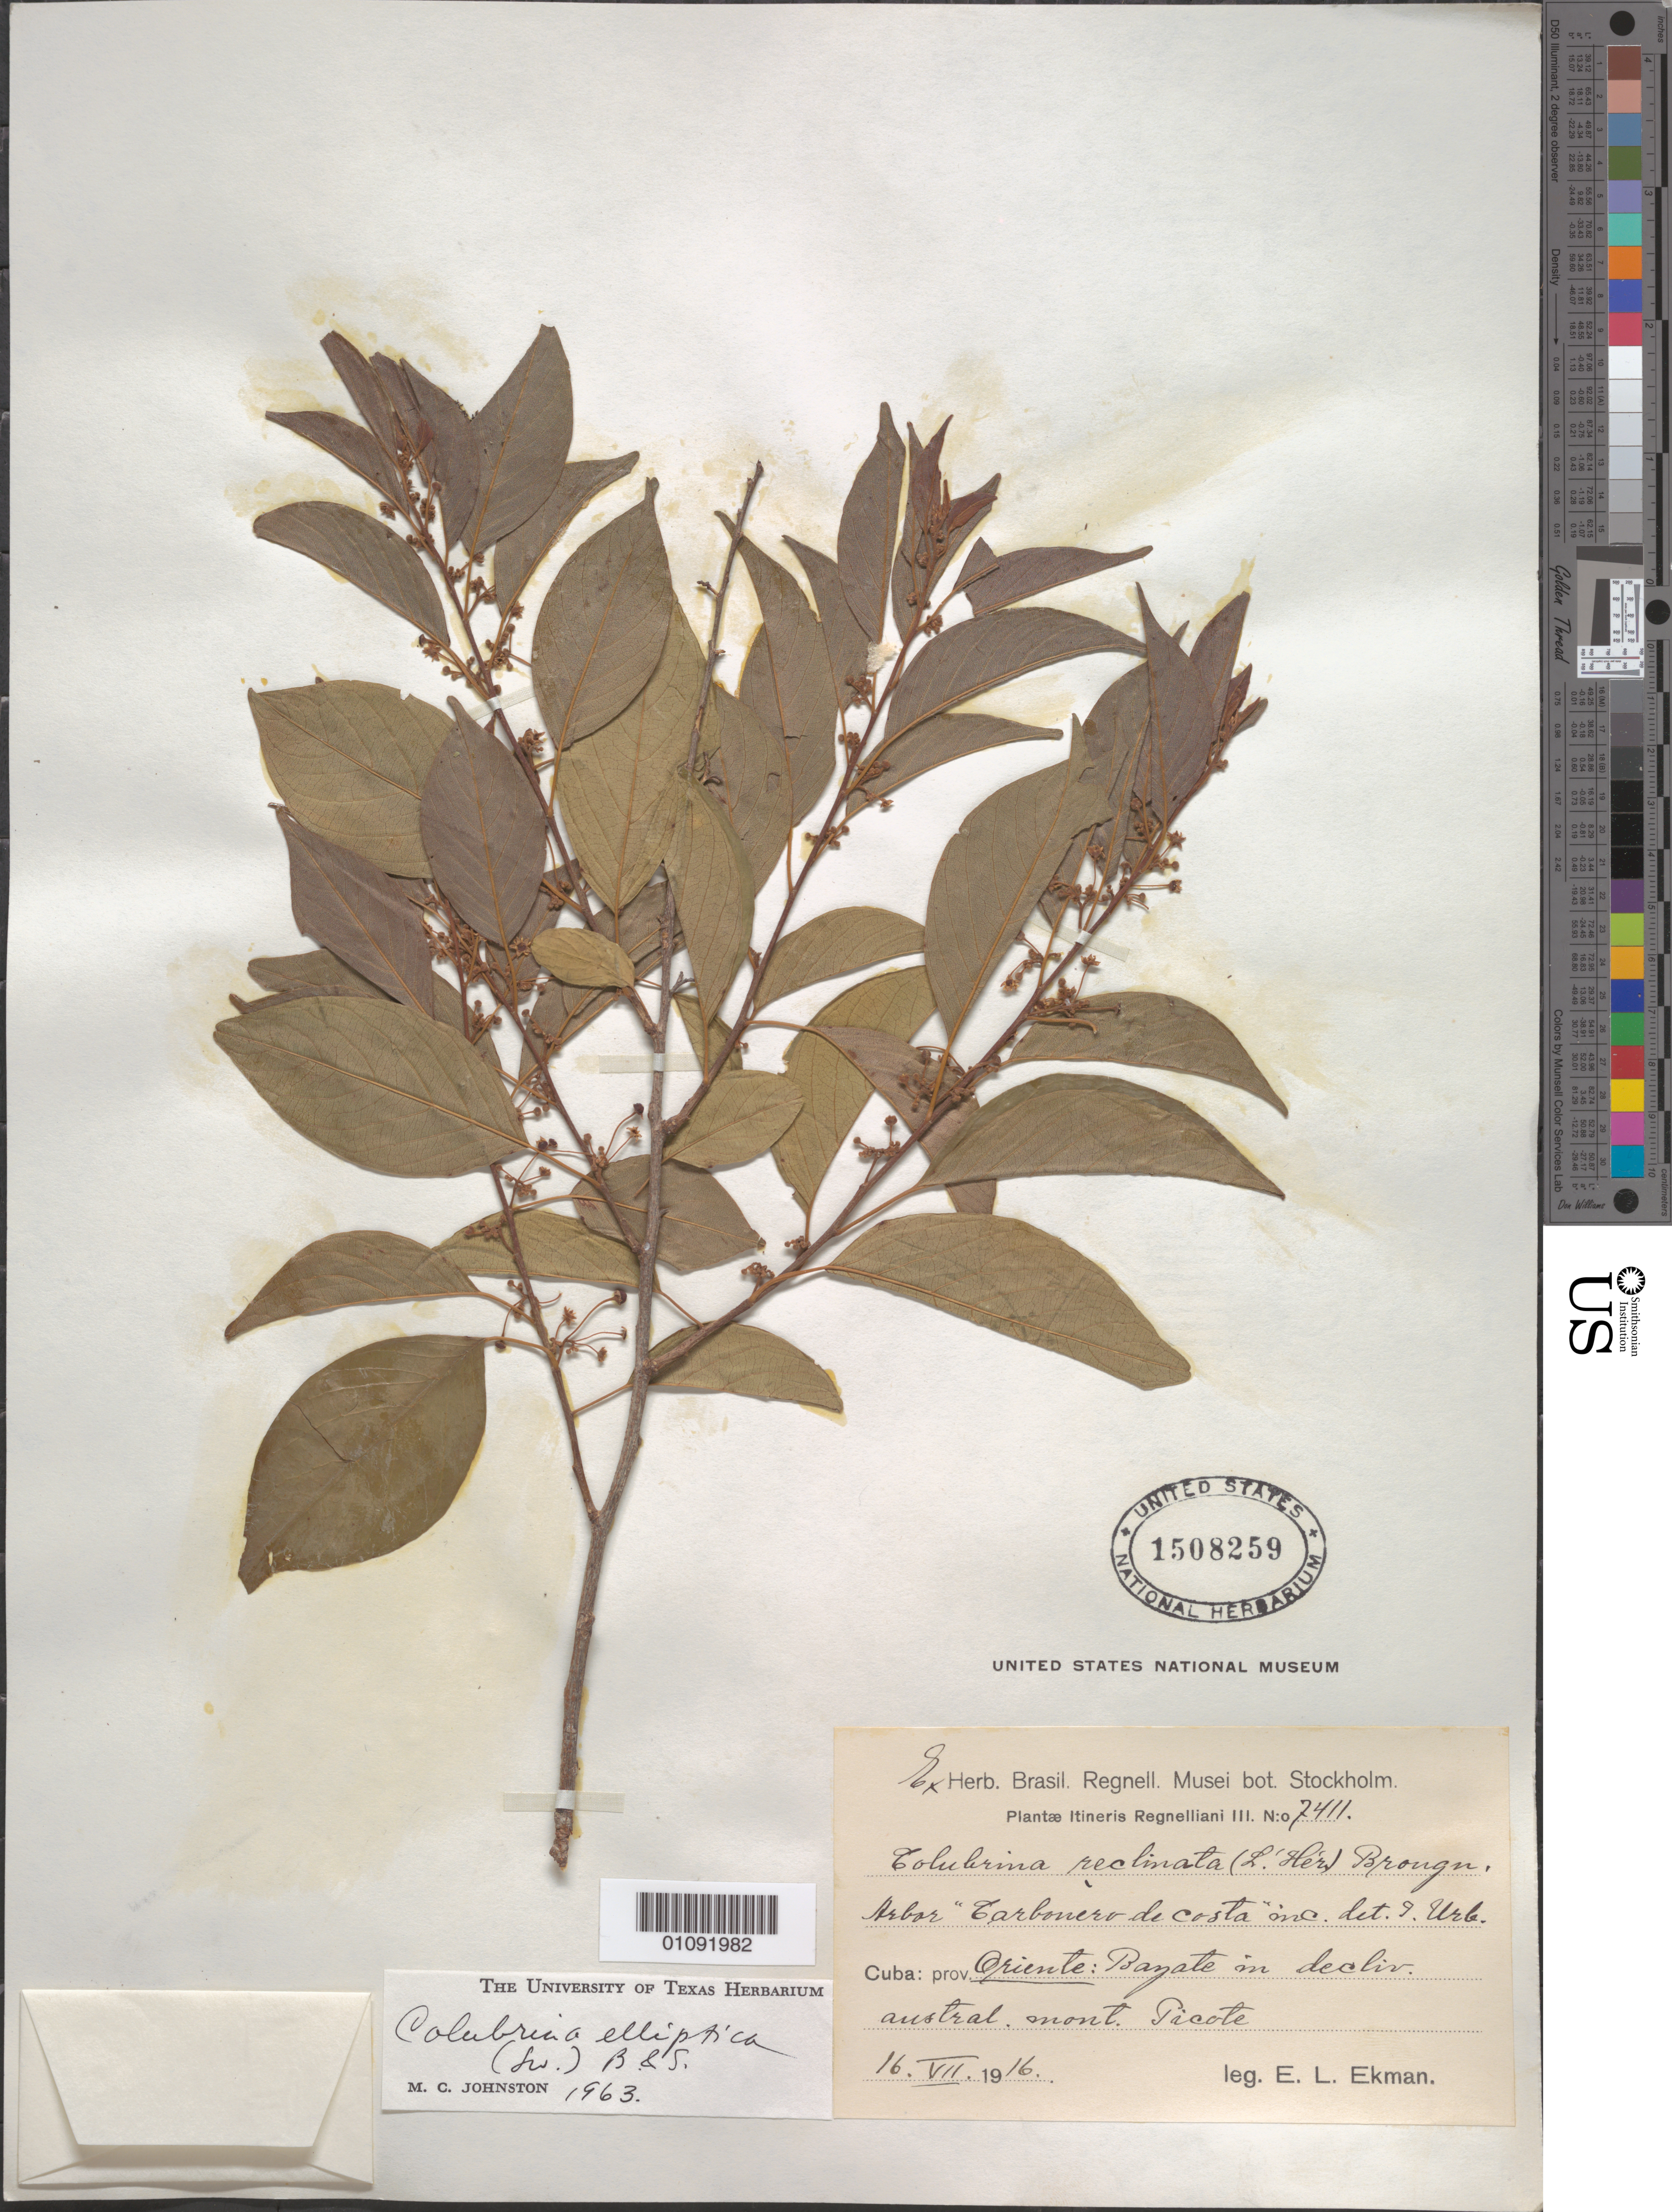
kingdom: Plantae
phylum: Tracheophyta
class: Magnoliopsida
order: Rosales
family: Rhamnaceae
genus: Colubrina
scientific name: Colubrina elliptica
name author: (Sw.) Brizicky & W.L. Stern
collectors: E. L. Ekman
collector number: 7411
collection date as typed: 16 Jul 1916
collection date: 1916-07-16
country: Cuba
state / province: Guantánamo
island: Cuba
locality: Oriente: Bayate in decliv austral mont Picote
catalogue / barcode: US 1508259